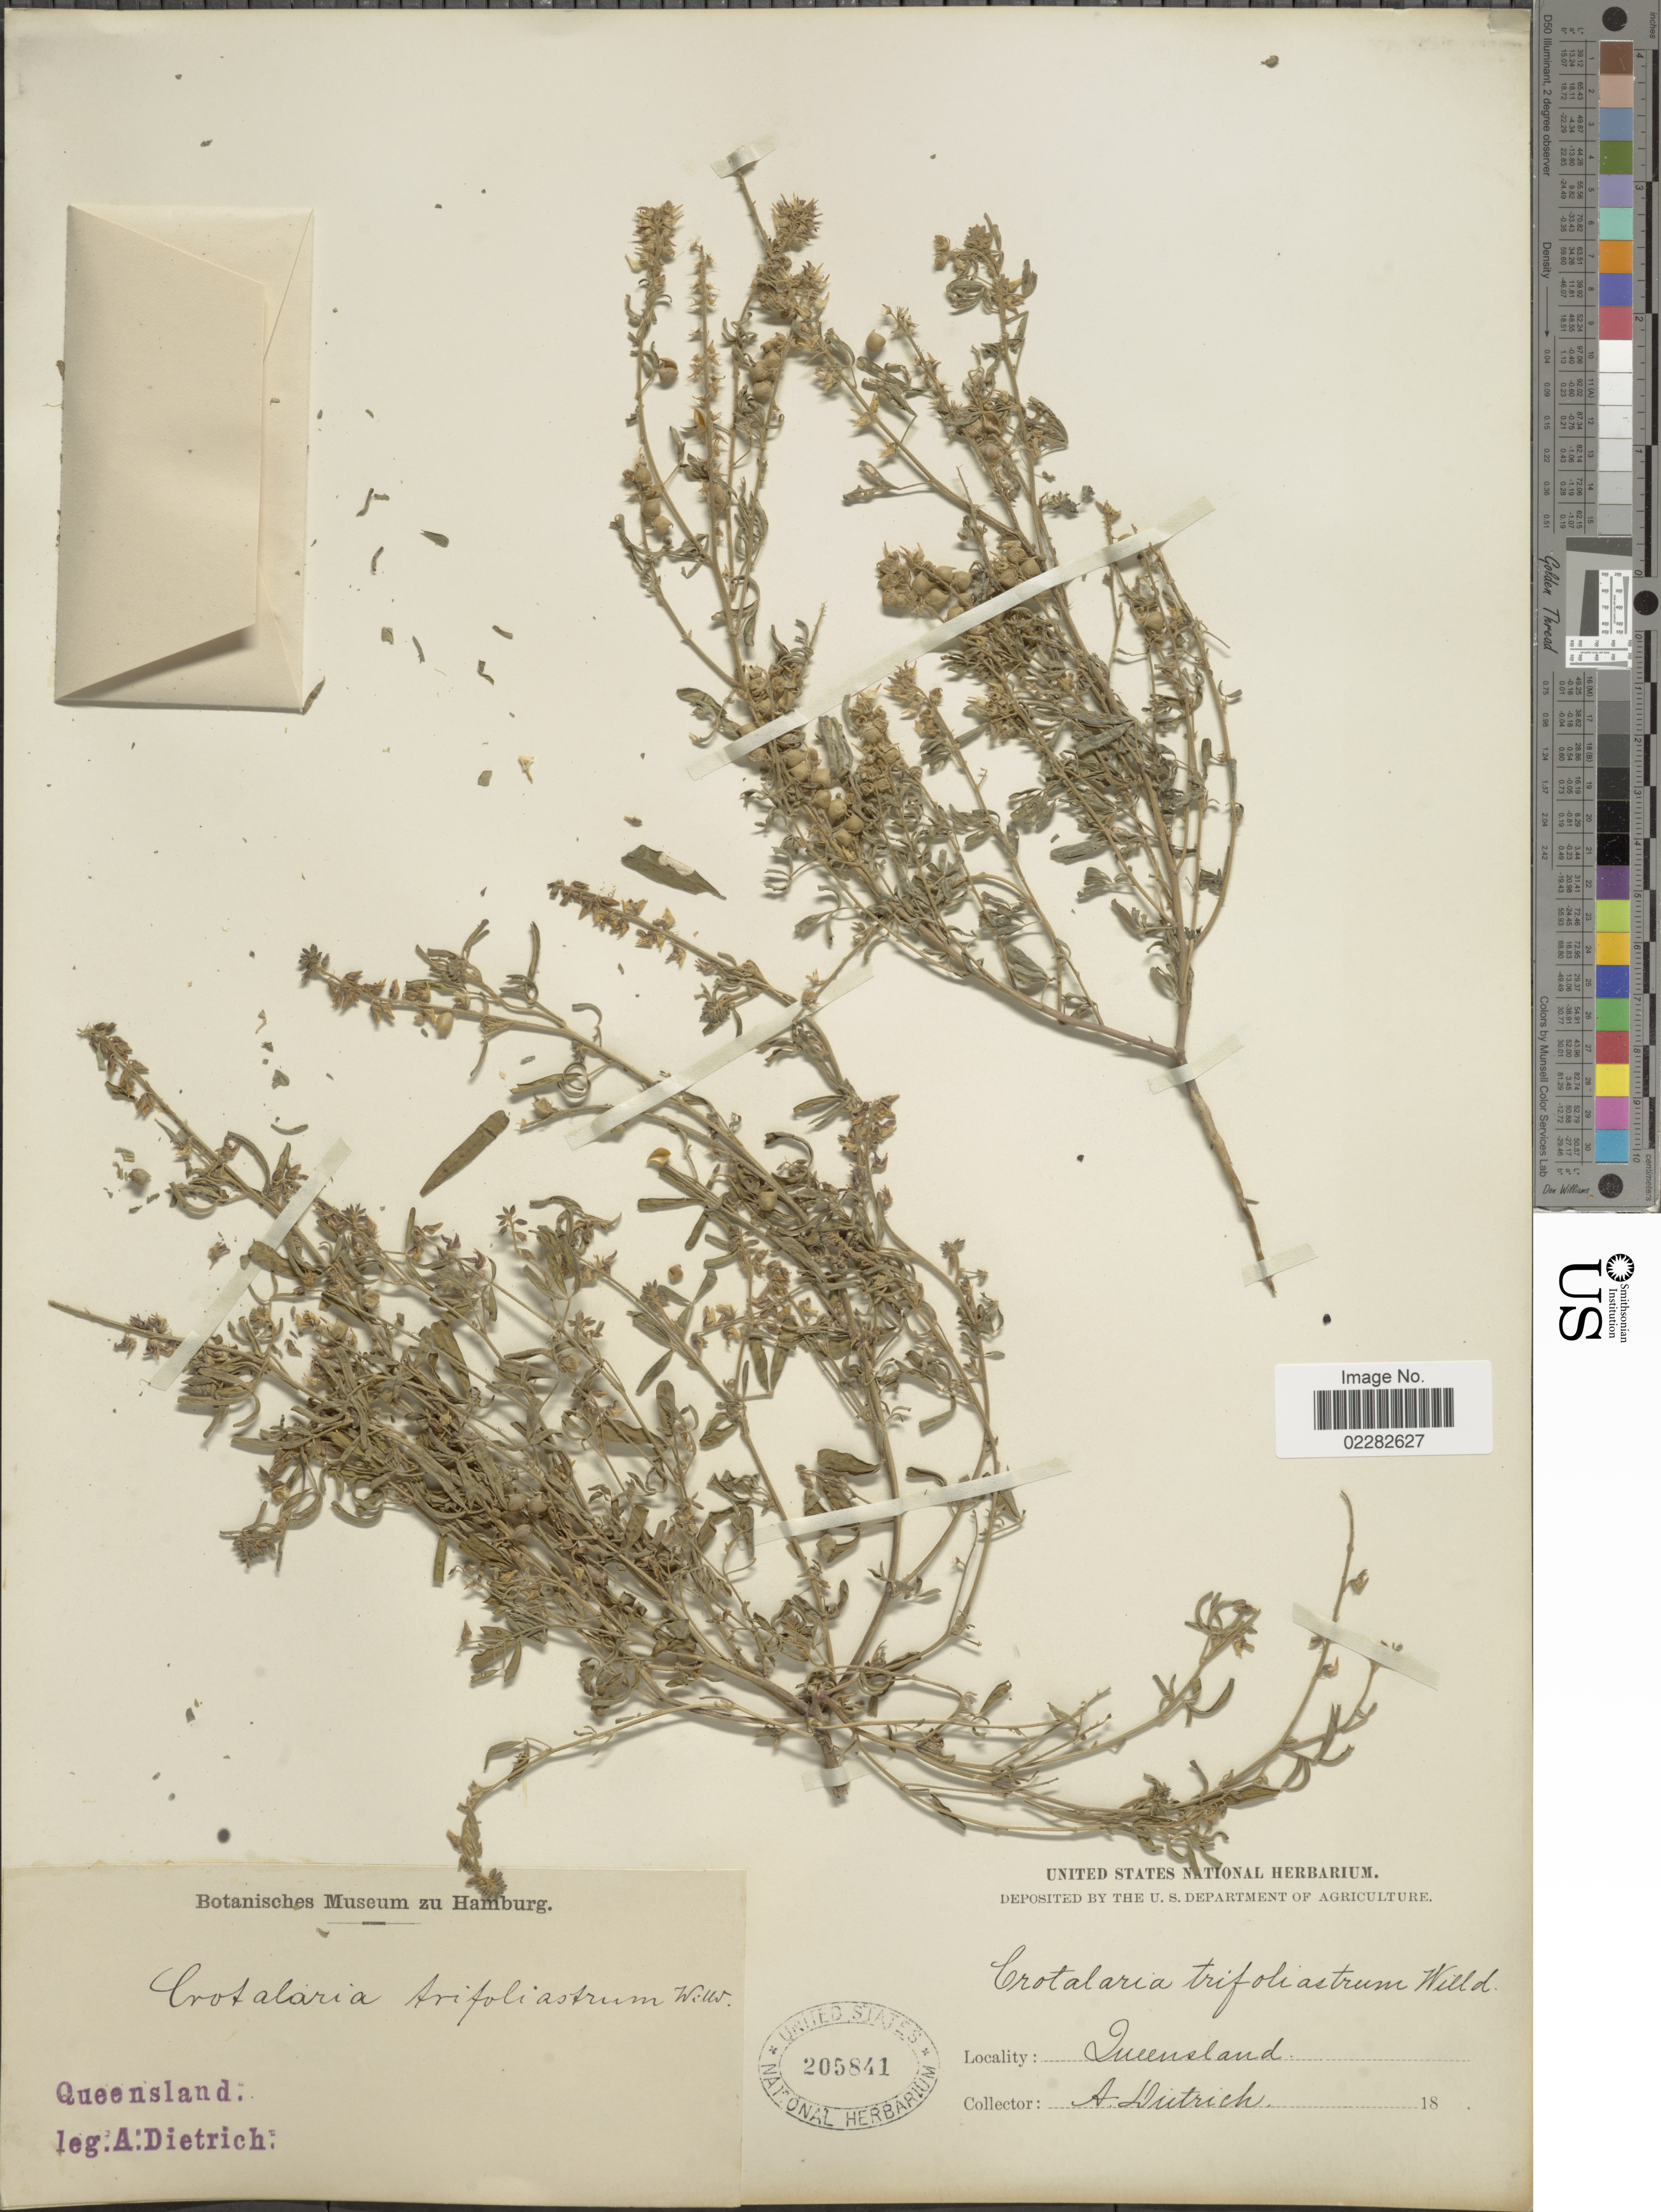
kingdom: Plantae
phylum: Tracheophyta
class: Magnoliopsida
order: Fabales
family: Fabaceae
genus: Crotalaria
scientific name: Crotalaria trifoliastrum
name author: Willd.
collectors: A. Dietrich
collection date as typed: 18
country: Australia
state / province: Queensland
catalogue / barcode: US 205841